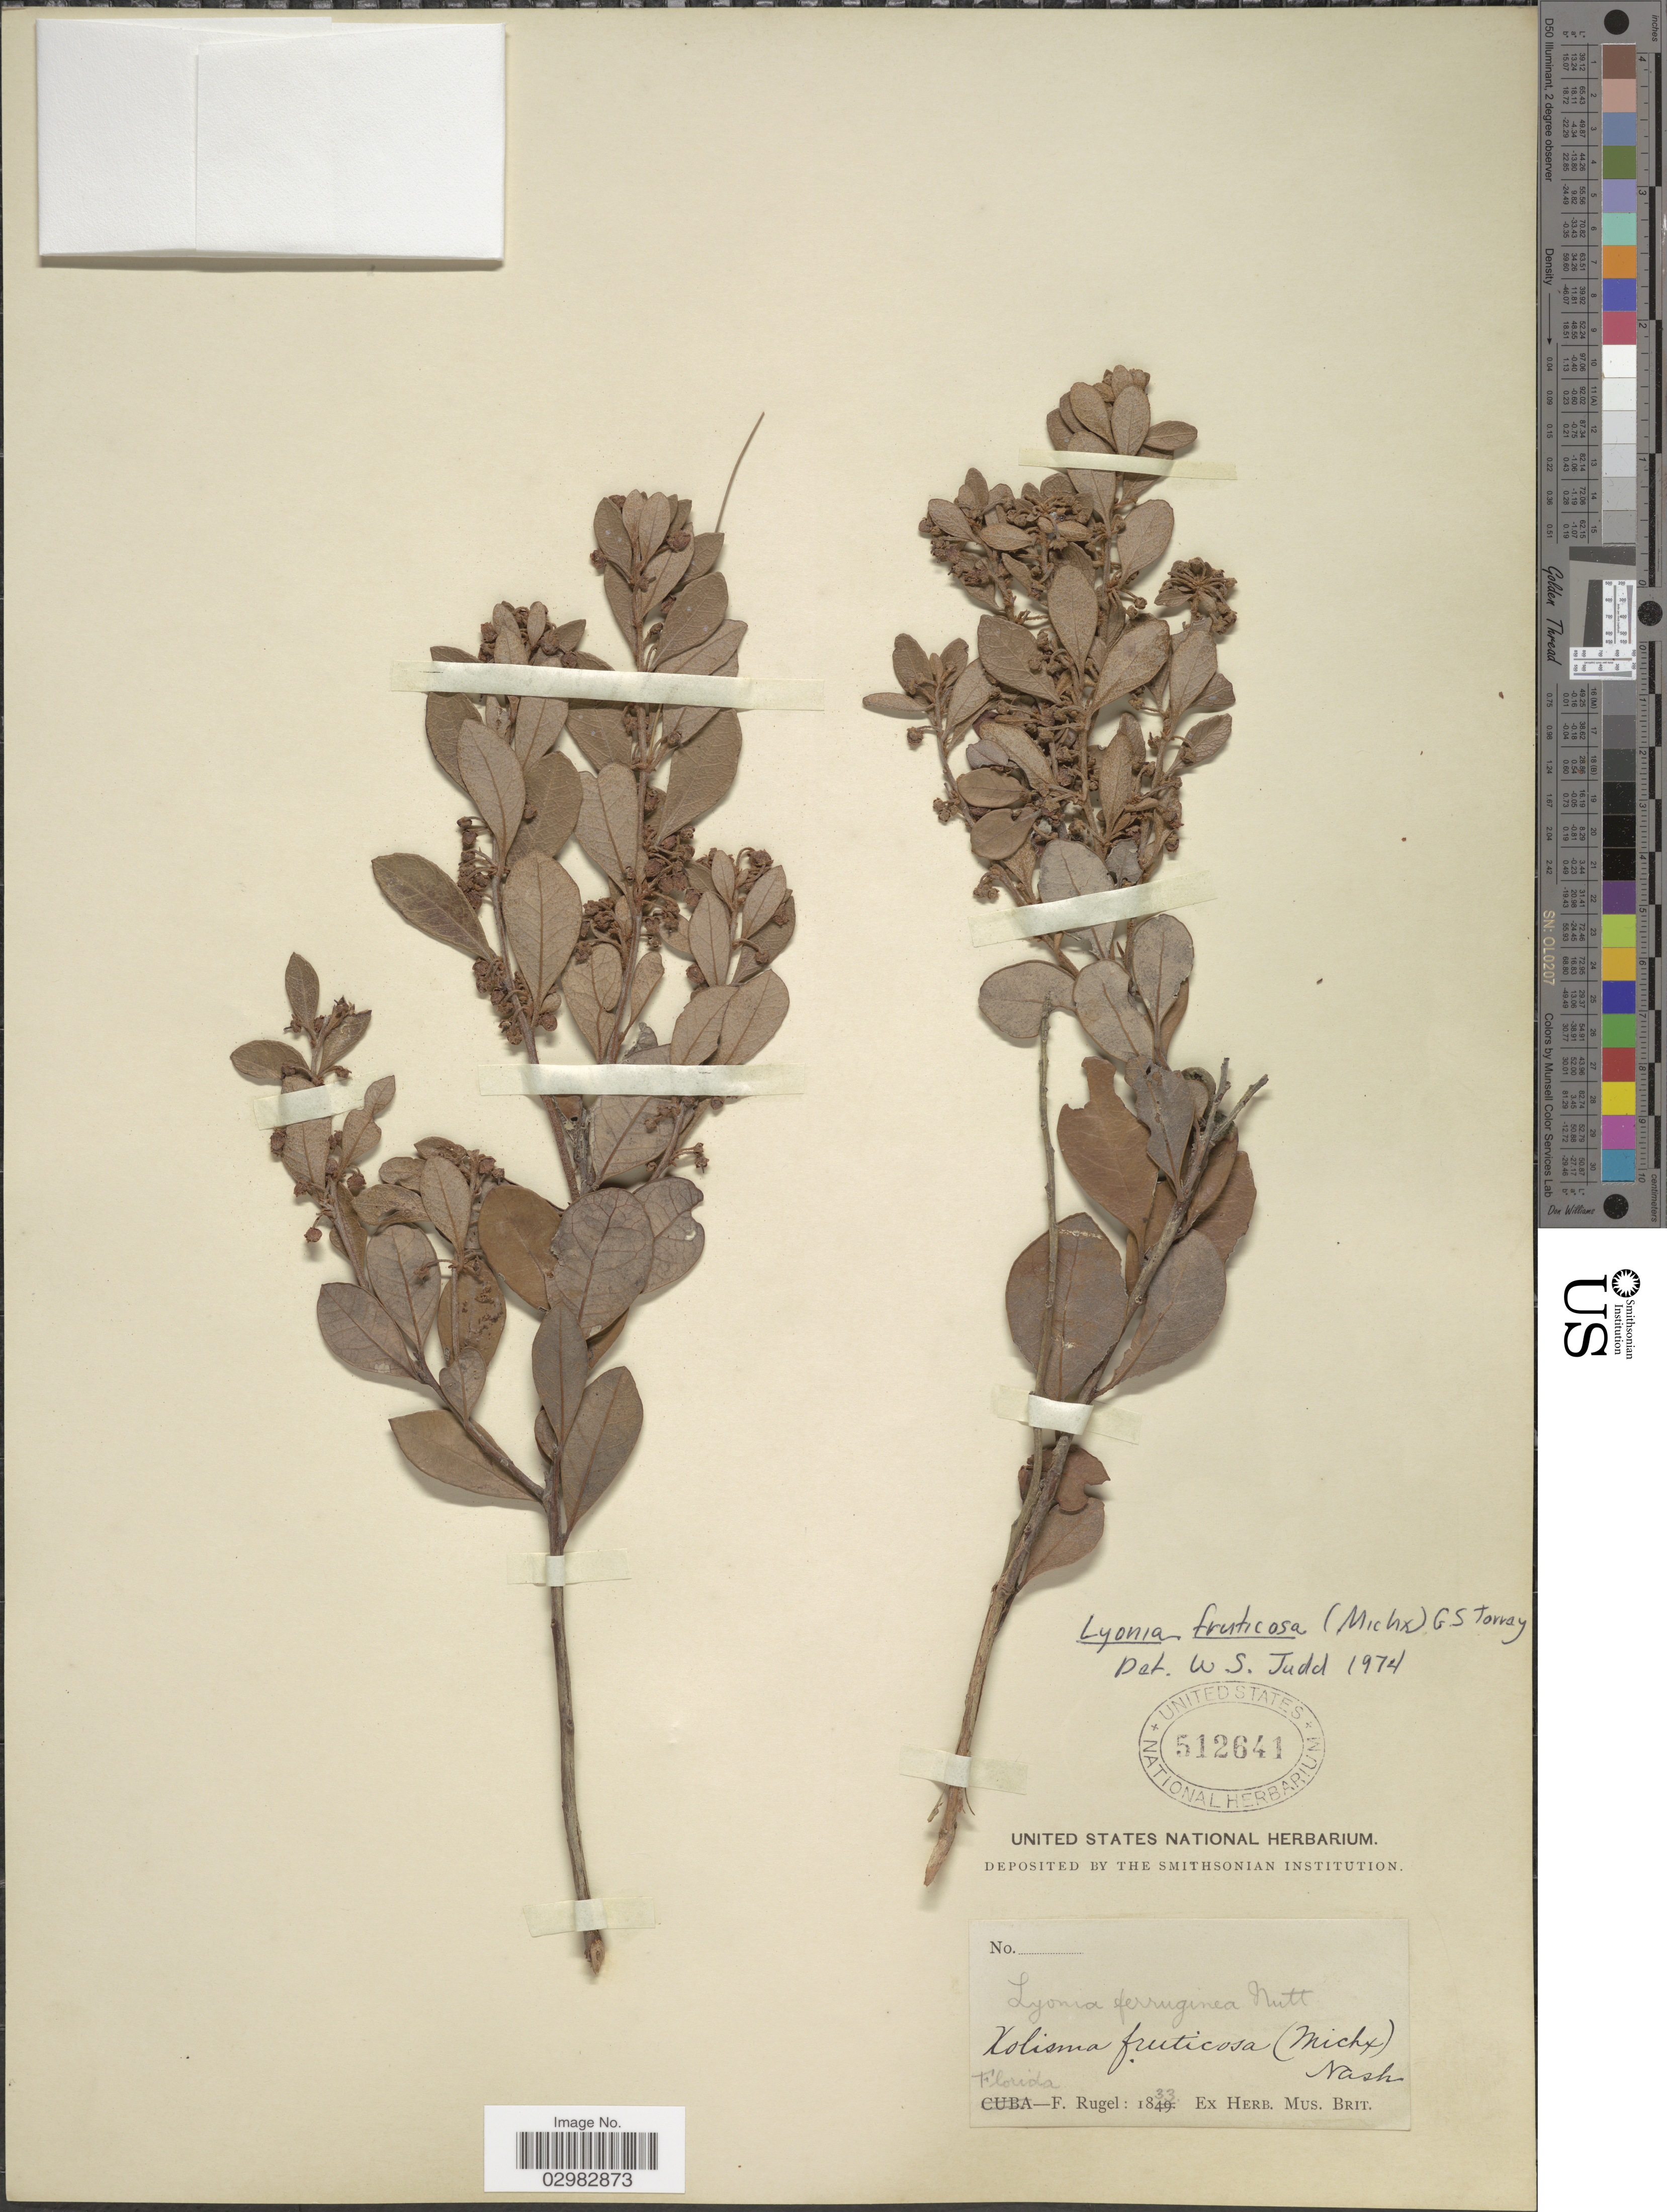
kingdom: Plantae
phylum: Tracheophyta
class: Magnoliopsida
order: Ericales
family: Ericaceae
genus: Lyonia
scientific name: Lyonia fruticosa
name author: (Michx.) G.S. Torr.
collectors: F. Rugel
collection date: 1833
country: United States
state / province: Florida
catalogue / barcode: US 512641